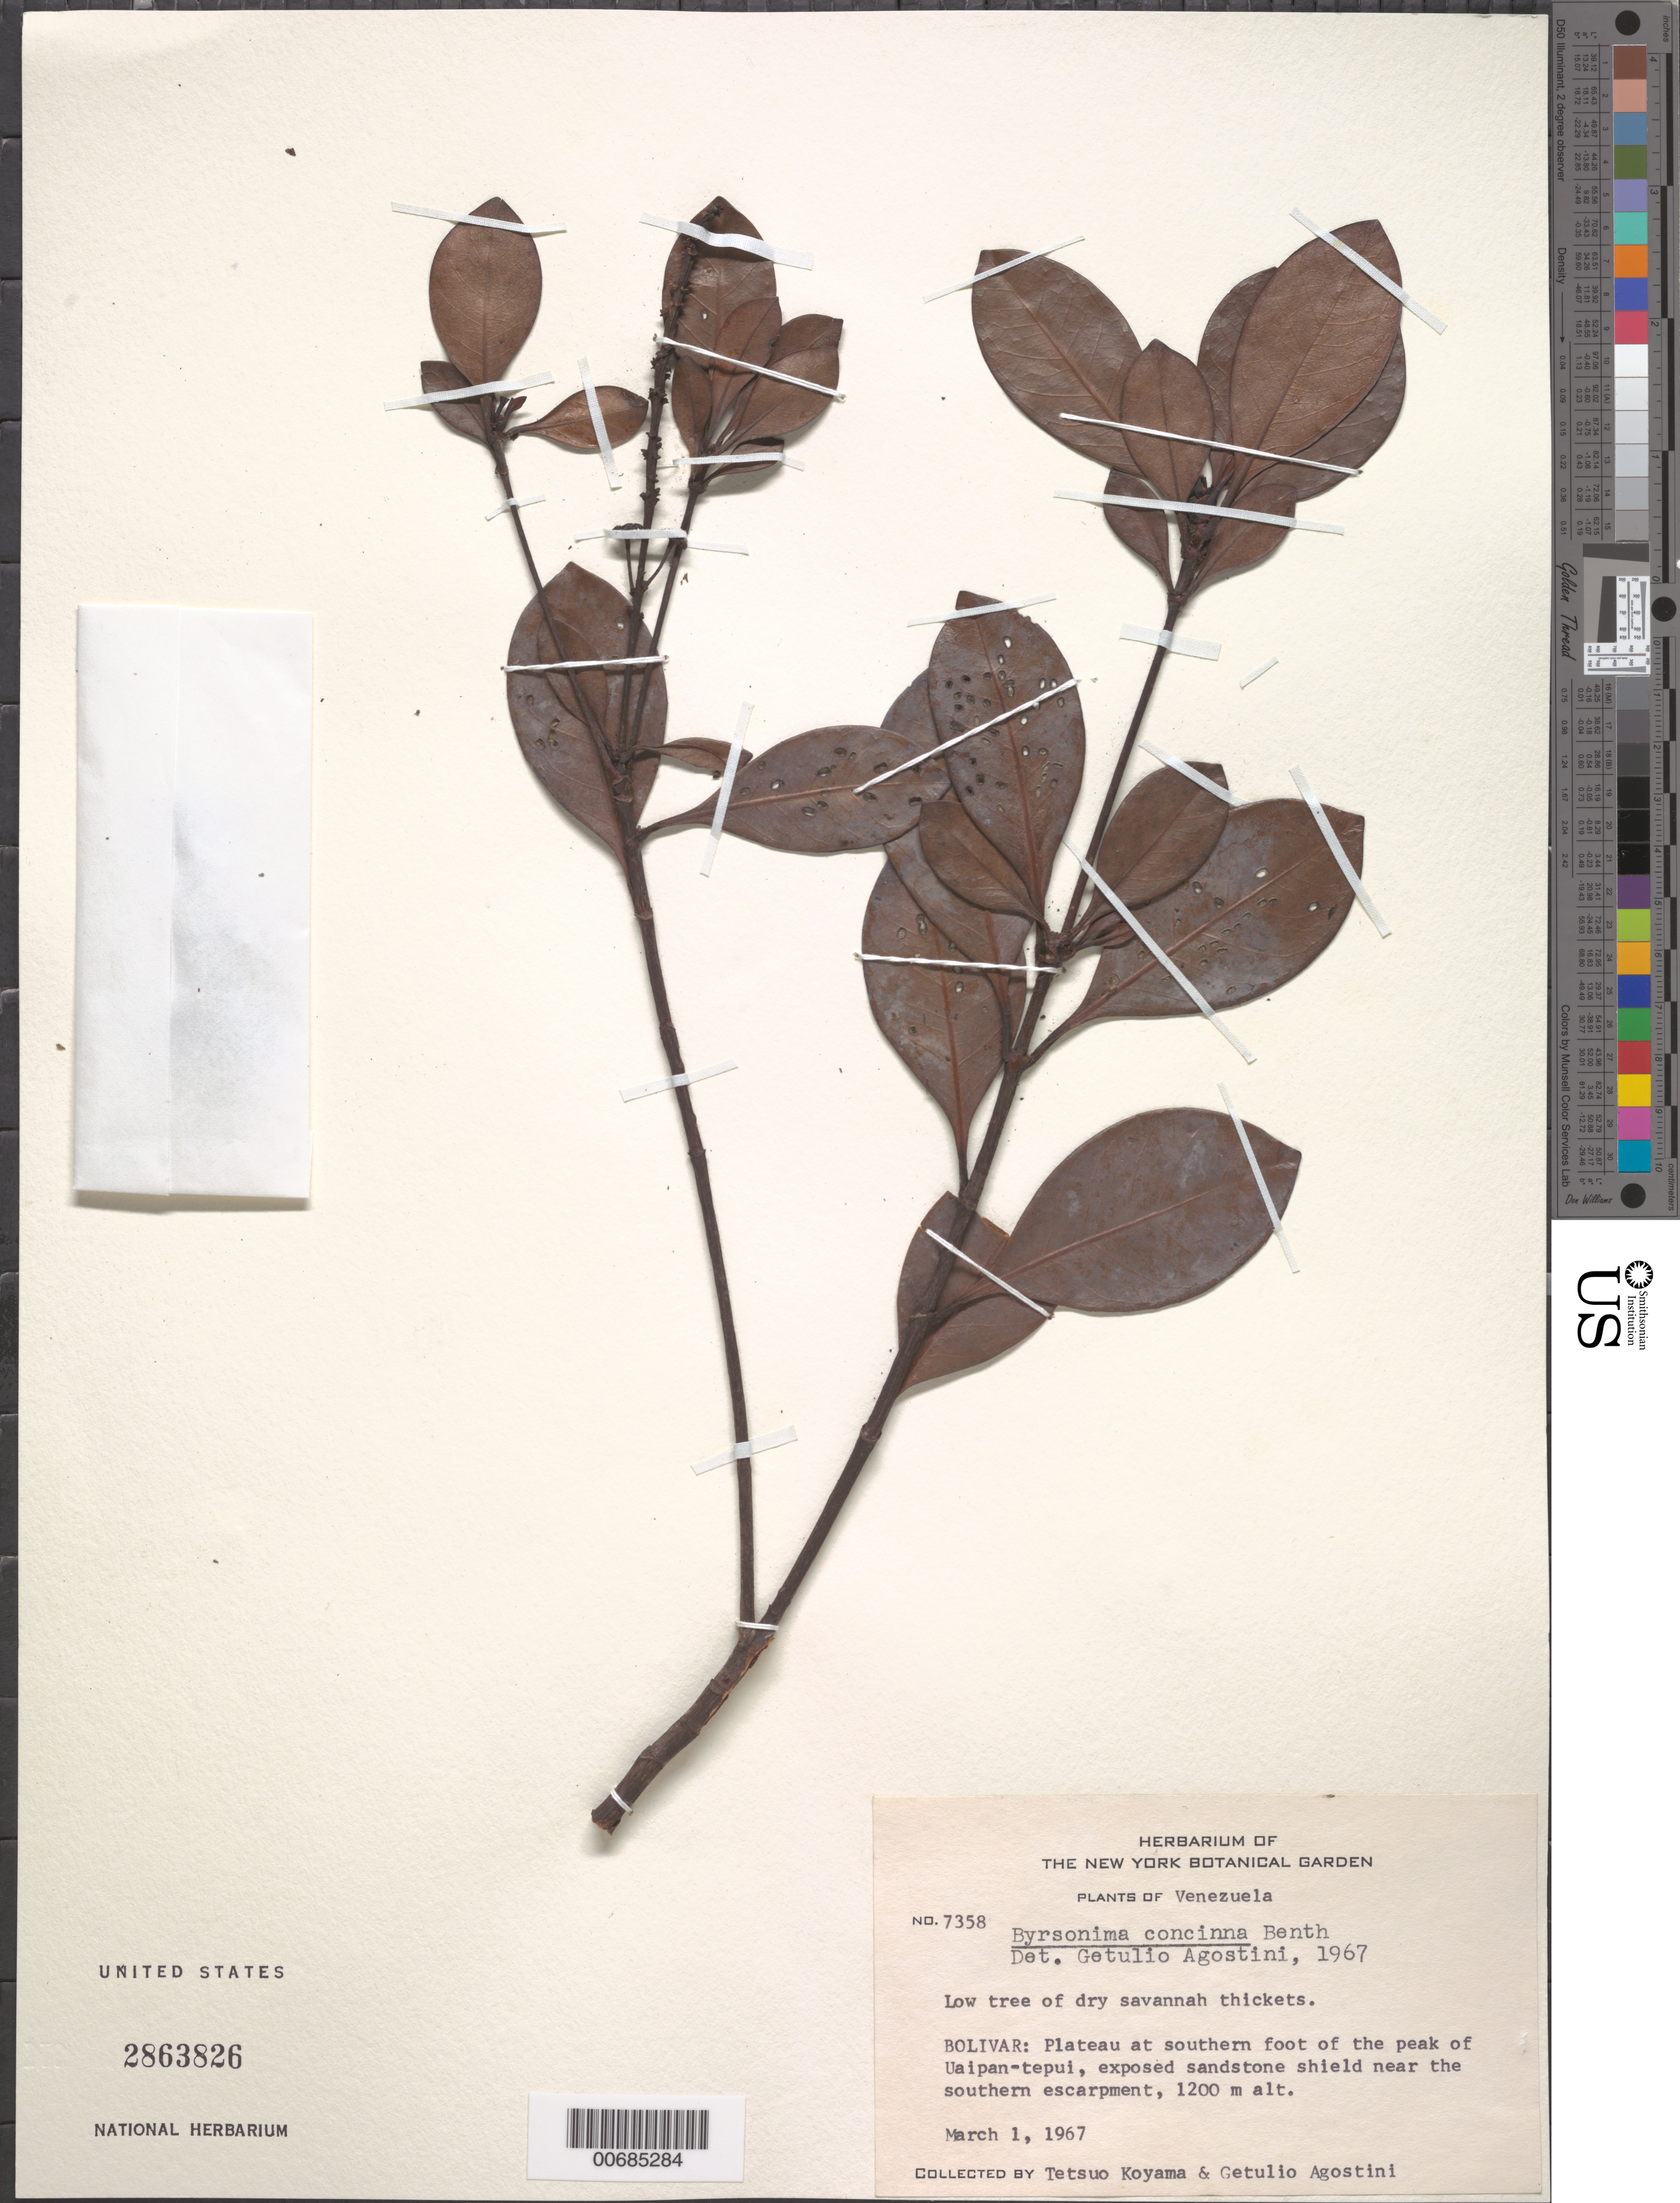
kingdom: Plantae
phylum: Tracheophyta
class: Magnoliopsida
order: Malpighiales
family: Malpighiaceae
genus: Byrsonima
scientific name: Byrsonima concinna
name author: Benth.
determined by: Agostini, G.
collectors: T. Koyama & G. Agostini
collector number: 7358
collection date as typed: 1-Mar-67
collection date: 1967-03-01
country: Venezuela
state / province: Bolívar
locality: Uaipan-tepuí, plateau al SE foot of the peaks of Uaipan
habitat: Exposed sandstone shield, dry savanna thickets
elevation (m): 1200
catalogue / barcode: US 2863826